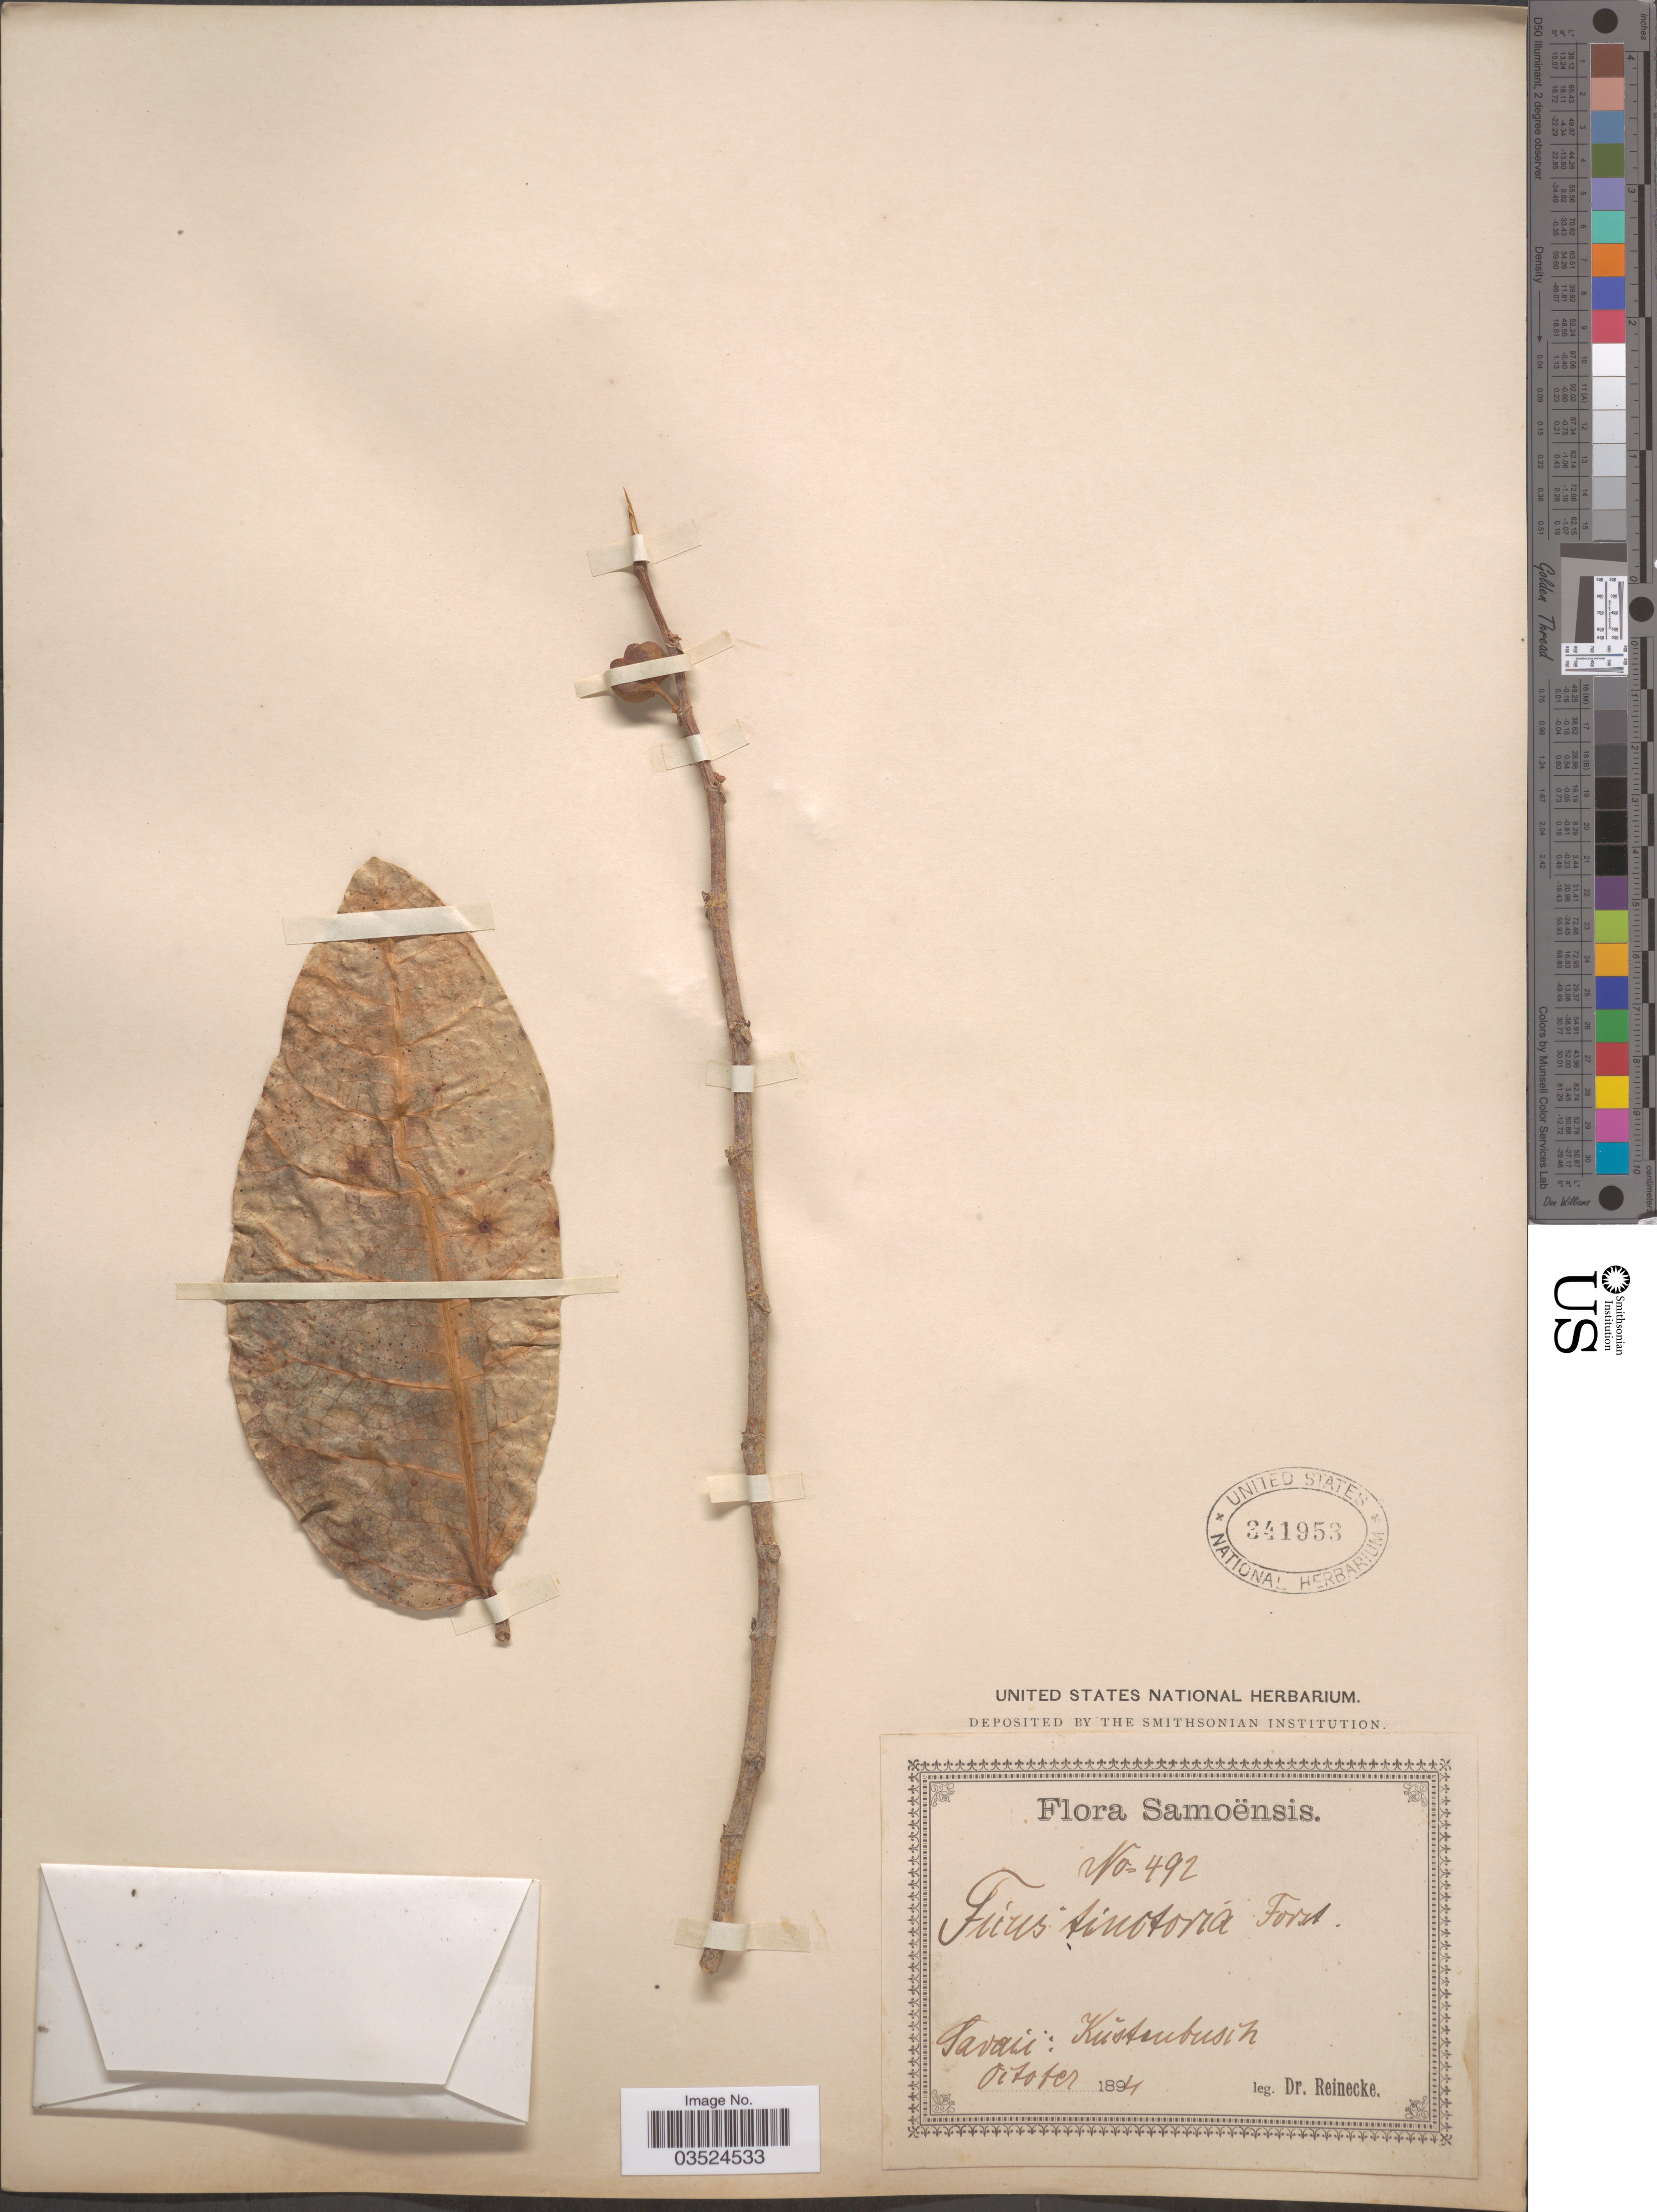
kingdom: Plantae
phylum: Tracheophyta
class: Magnoliopsida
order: Rosales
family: Moraceae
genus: Ficus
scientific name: Ficus tinctoria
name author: G. Forst.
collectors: -- Reinecke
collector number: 492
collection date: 1894-10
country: Samoa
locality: Savaii: Kŭstenbusch.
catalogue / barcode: US 341953